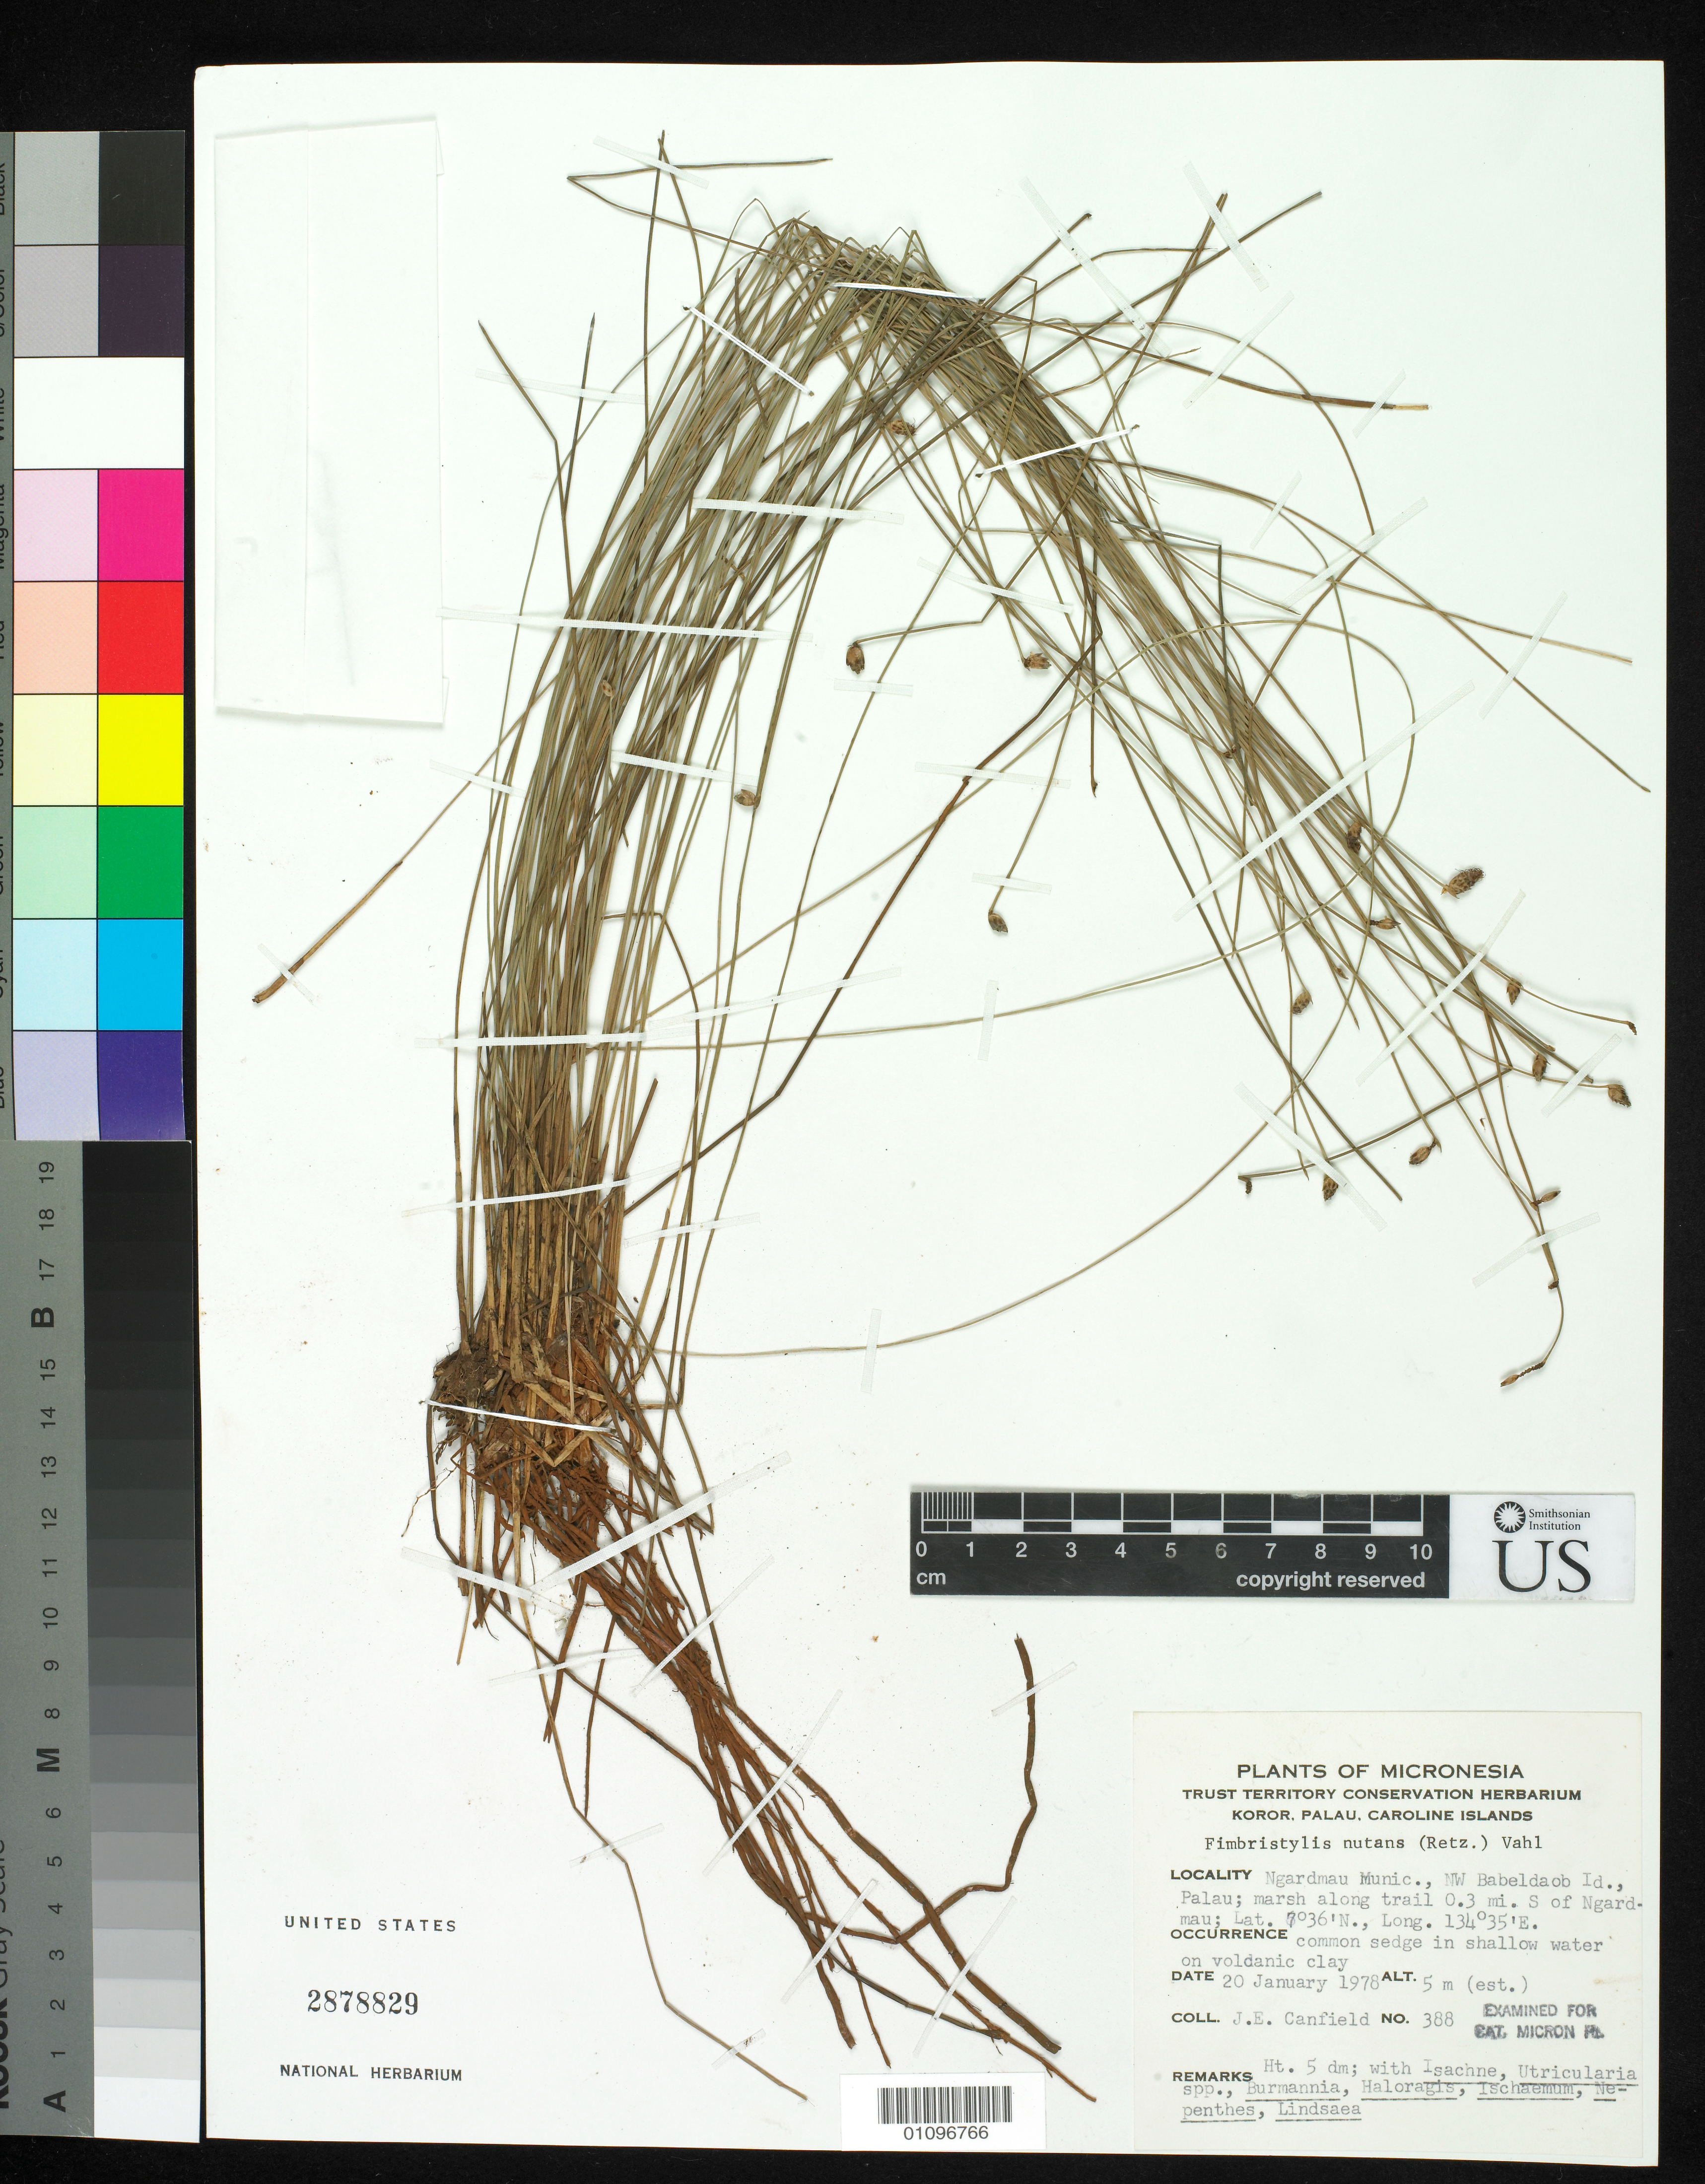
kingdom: Plantae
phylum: Tracheophyta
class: Liliopsida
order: Poales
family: Cyperaceae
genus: Fimbristylis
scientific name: Fimbristylis nutans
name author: (Retz.) Vahl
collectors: J. E. Canfield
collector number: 388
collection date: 1978-01-20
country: Palau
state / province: Koror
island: Babeldaob [Babelthuap]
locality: Ngardmau Munic., NW Babeldaob Id.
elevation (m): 5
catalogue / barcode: US 2878829